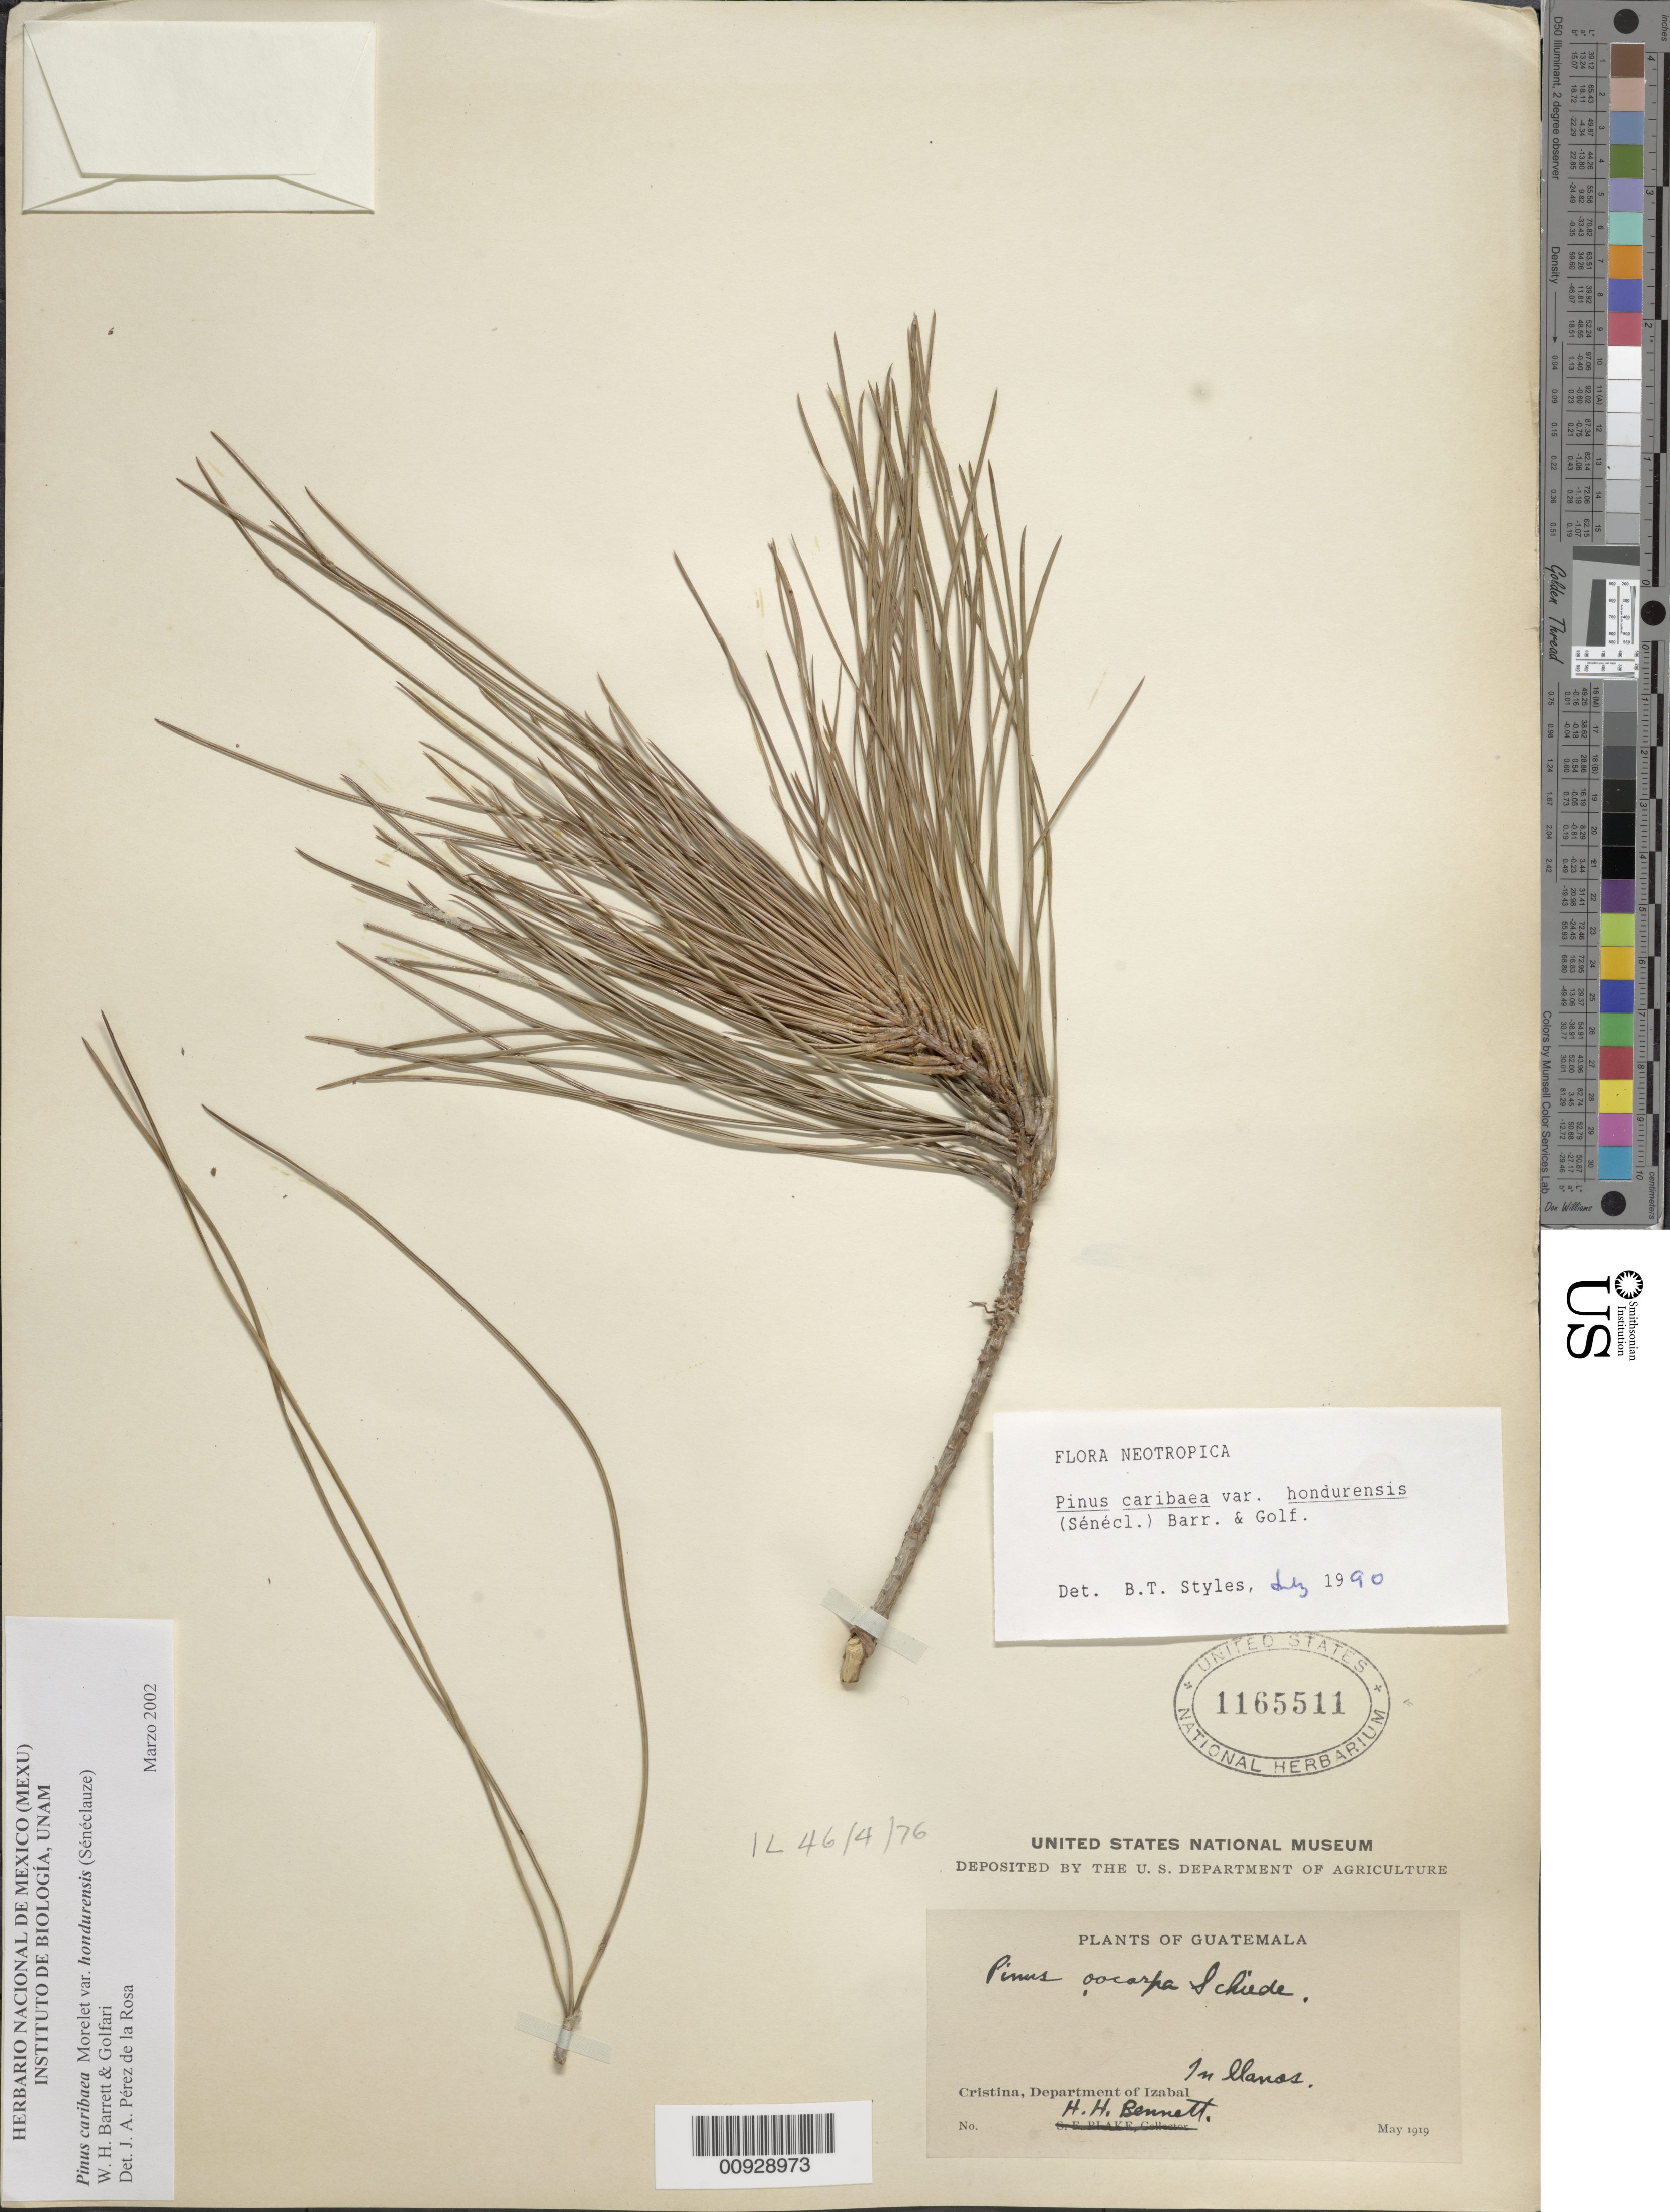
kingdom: Plantae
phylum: Tracheophyta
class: Pinopsida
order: Pinales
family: Pinaceae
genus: Pinus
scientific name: Pinus caribaea var. hondurensis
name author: (Sénécl.) W.H.G. Barrett & Golfari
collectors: Bennett, H. H.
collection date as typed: May 1919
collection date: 1919-05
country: Guatemala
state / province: Izabal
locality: Cristina.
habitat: In llanos.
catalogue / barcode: US 1165511